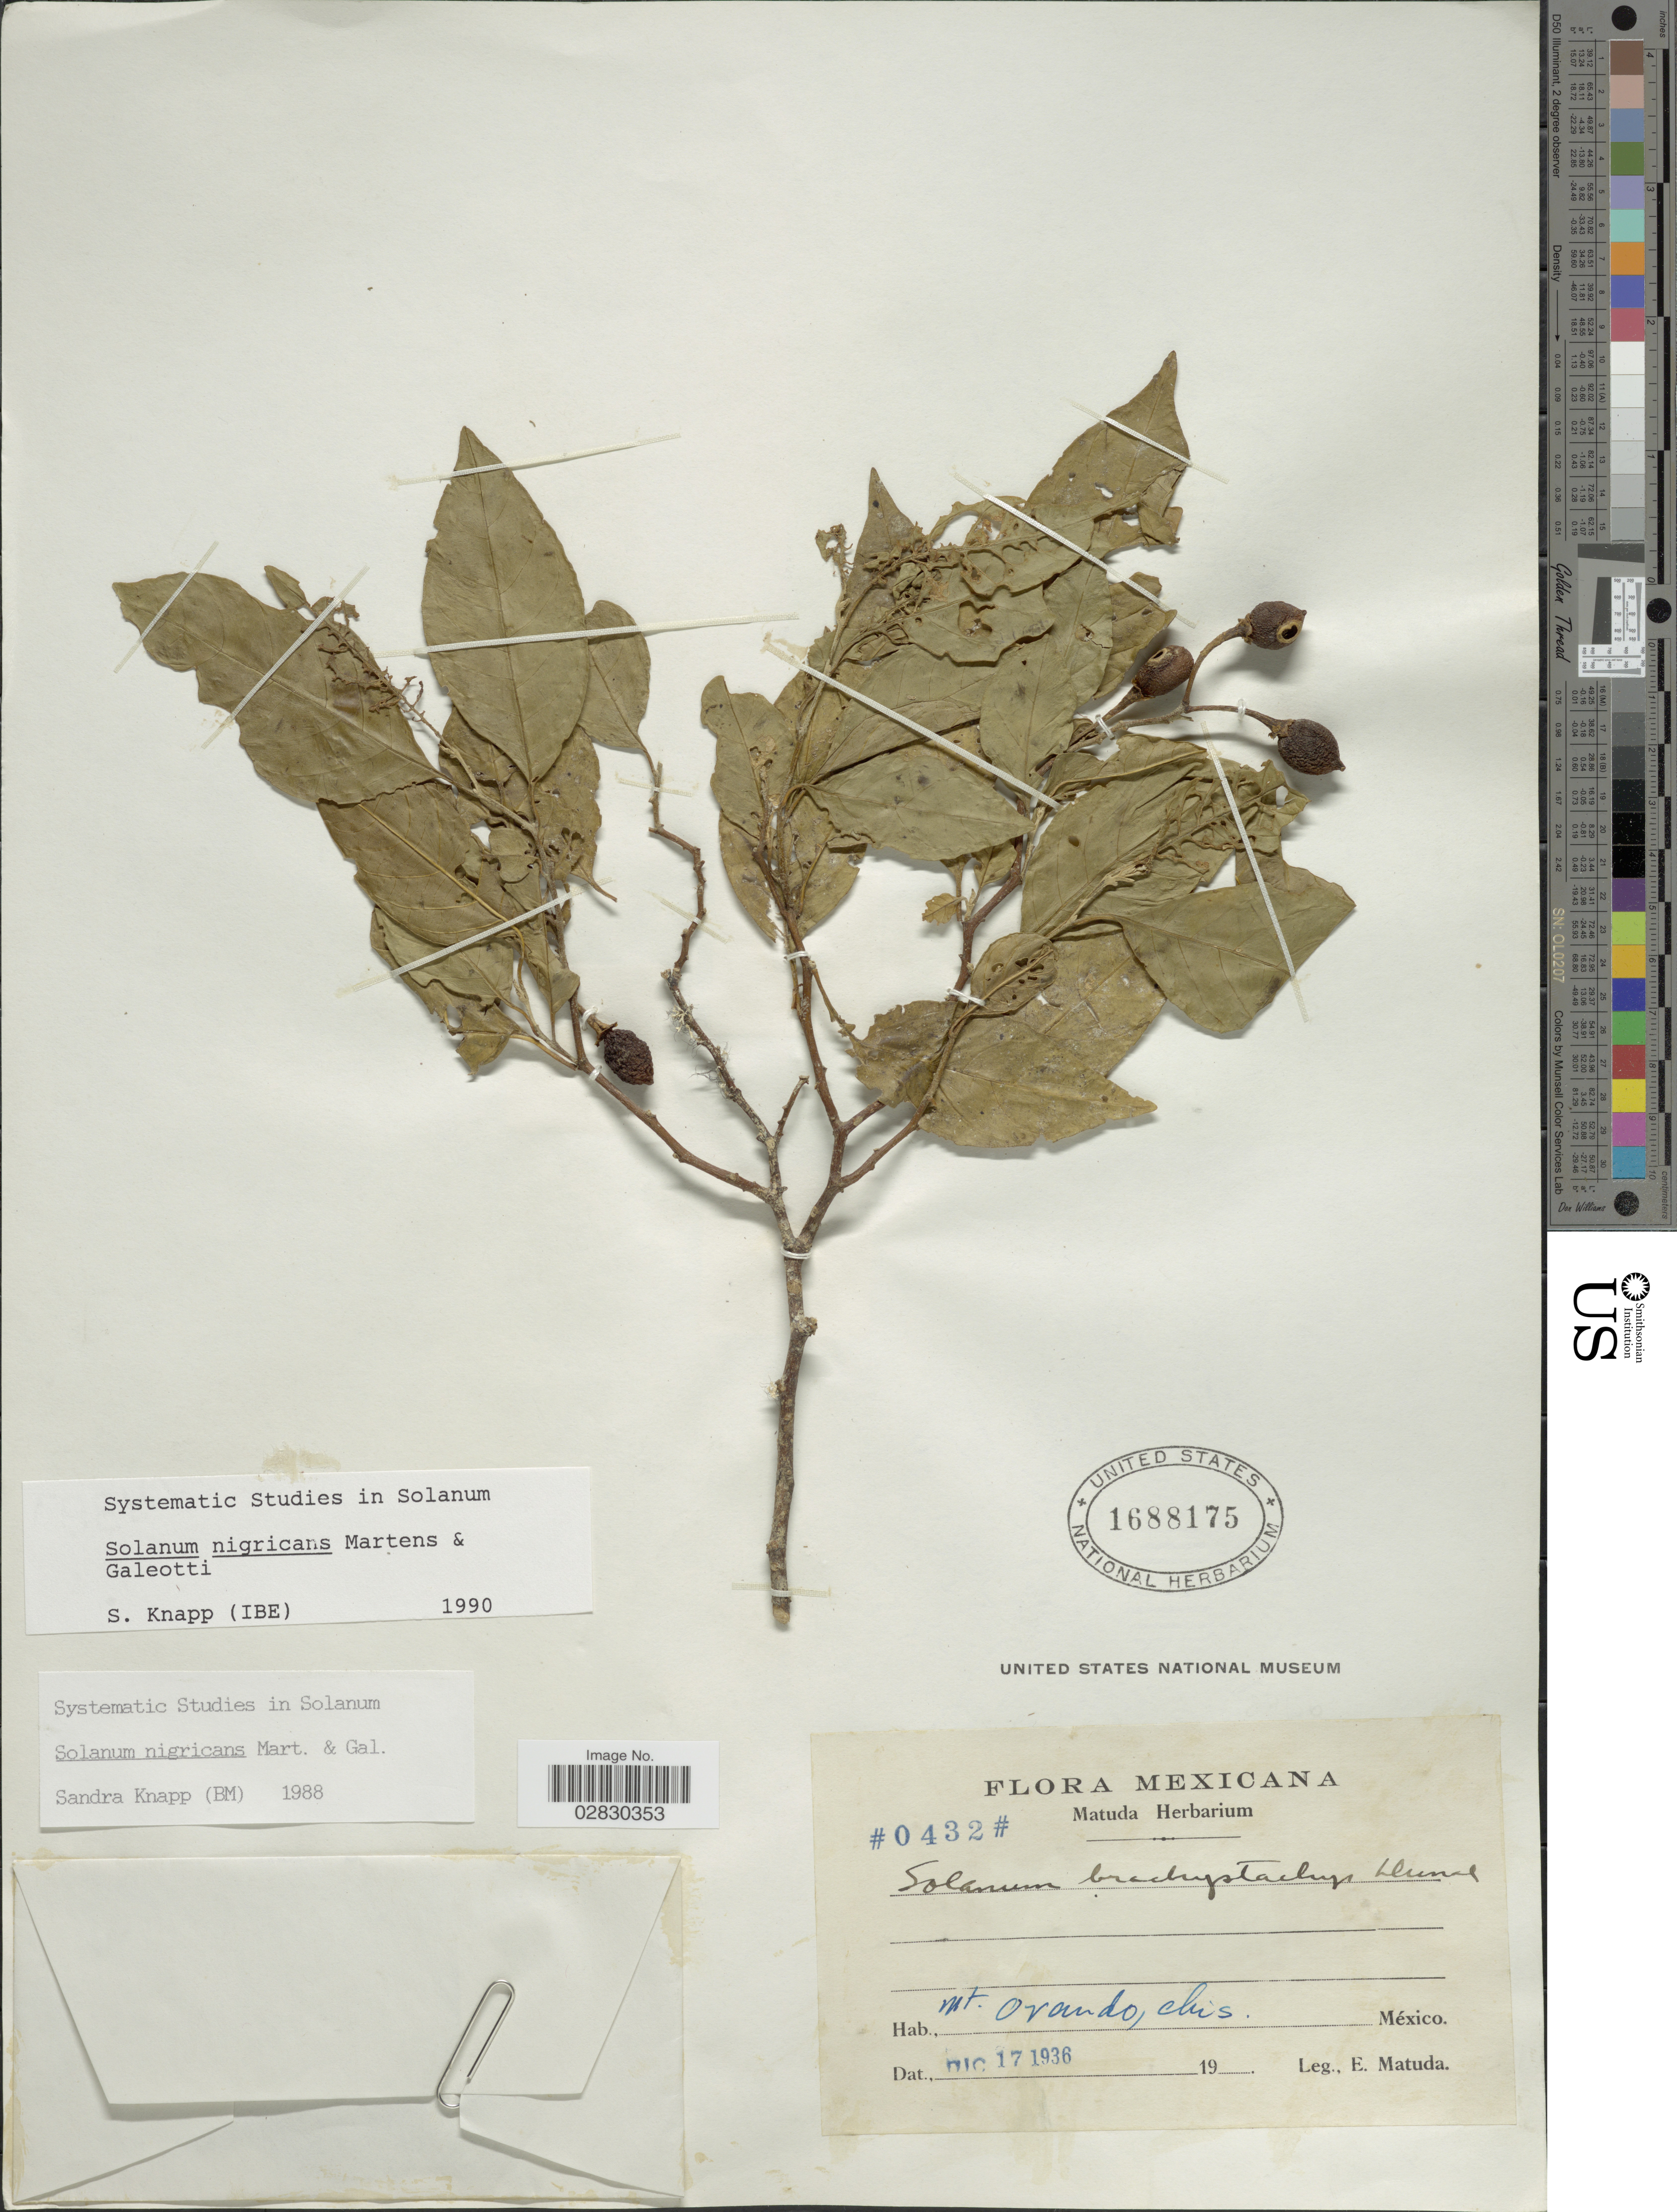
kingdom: Plantae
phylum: Tracheophyta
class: Magnoliopsida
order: Solanales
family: Solanaceae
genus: Solanum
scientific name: Solanum nigricans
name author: M. Martens & Galeotti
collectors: E. Matuda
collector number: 0432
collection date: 1936-12-17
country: Mexico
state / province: Chiapas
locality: Mt. Ovando, Chis.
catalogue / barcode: US 1688175